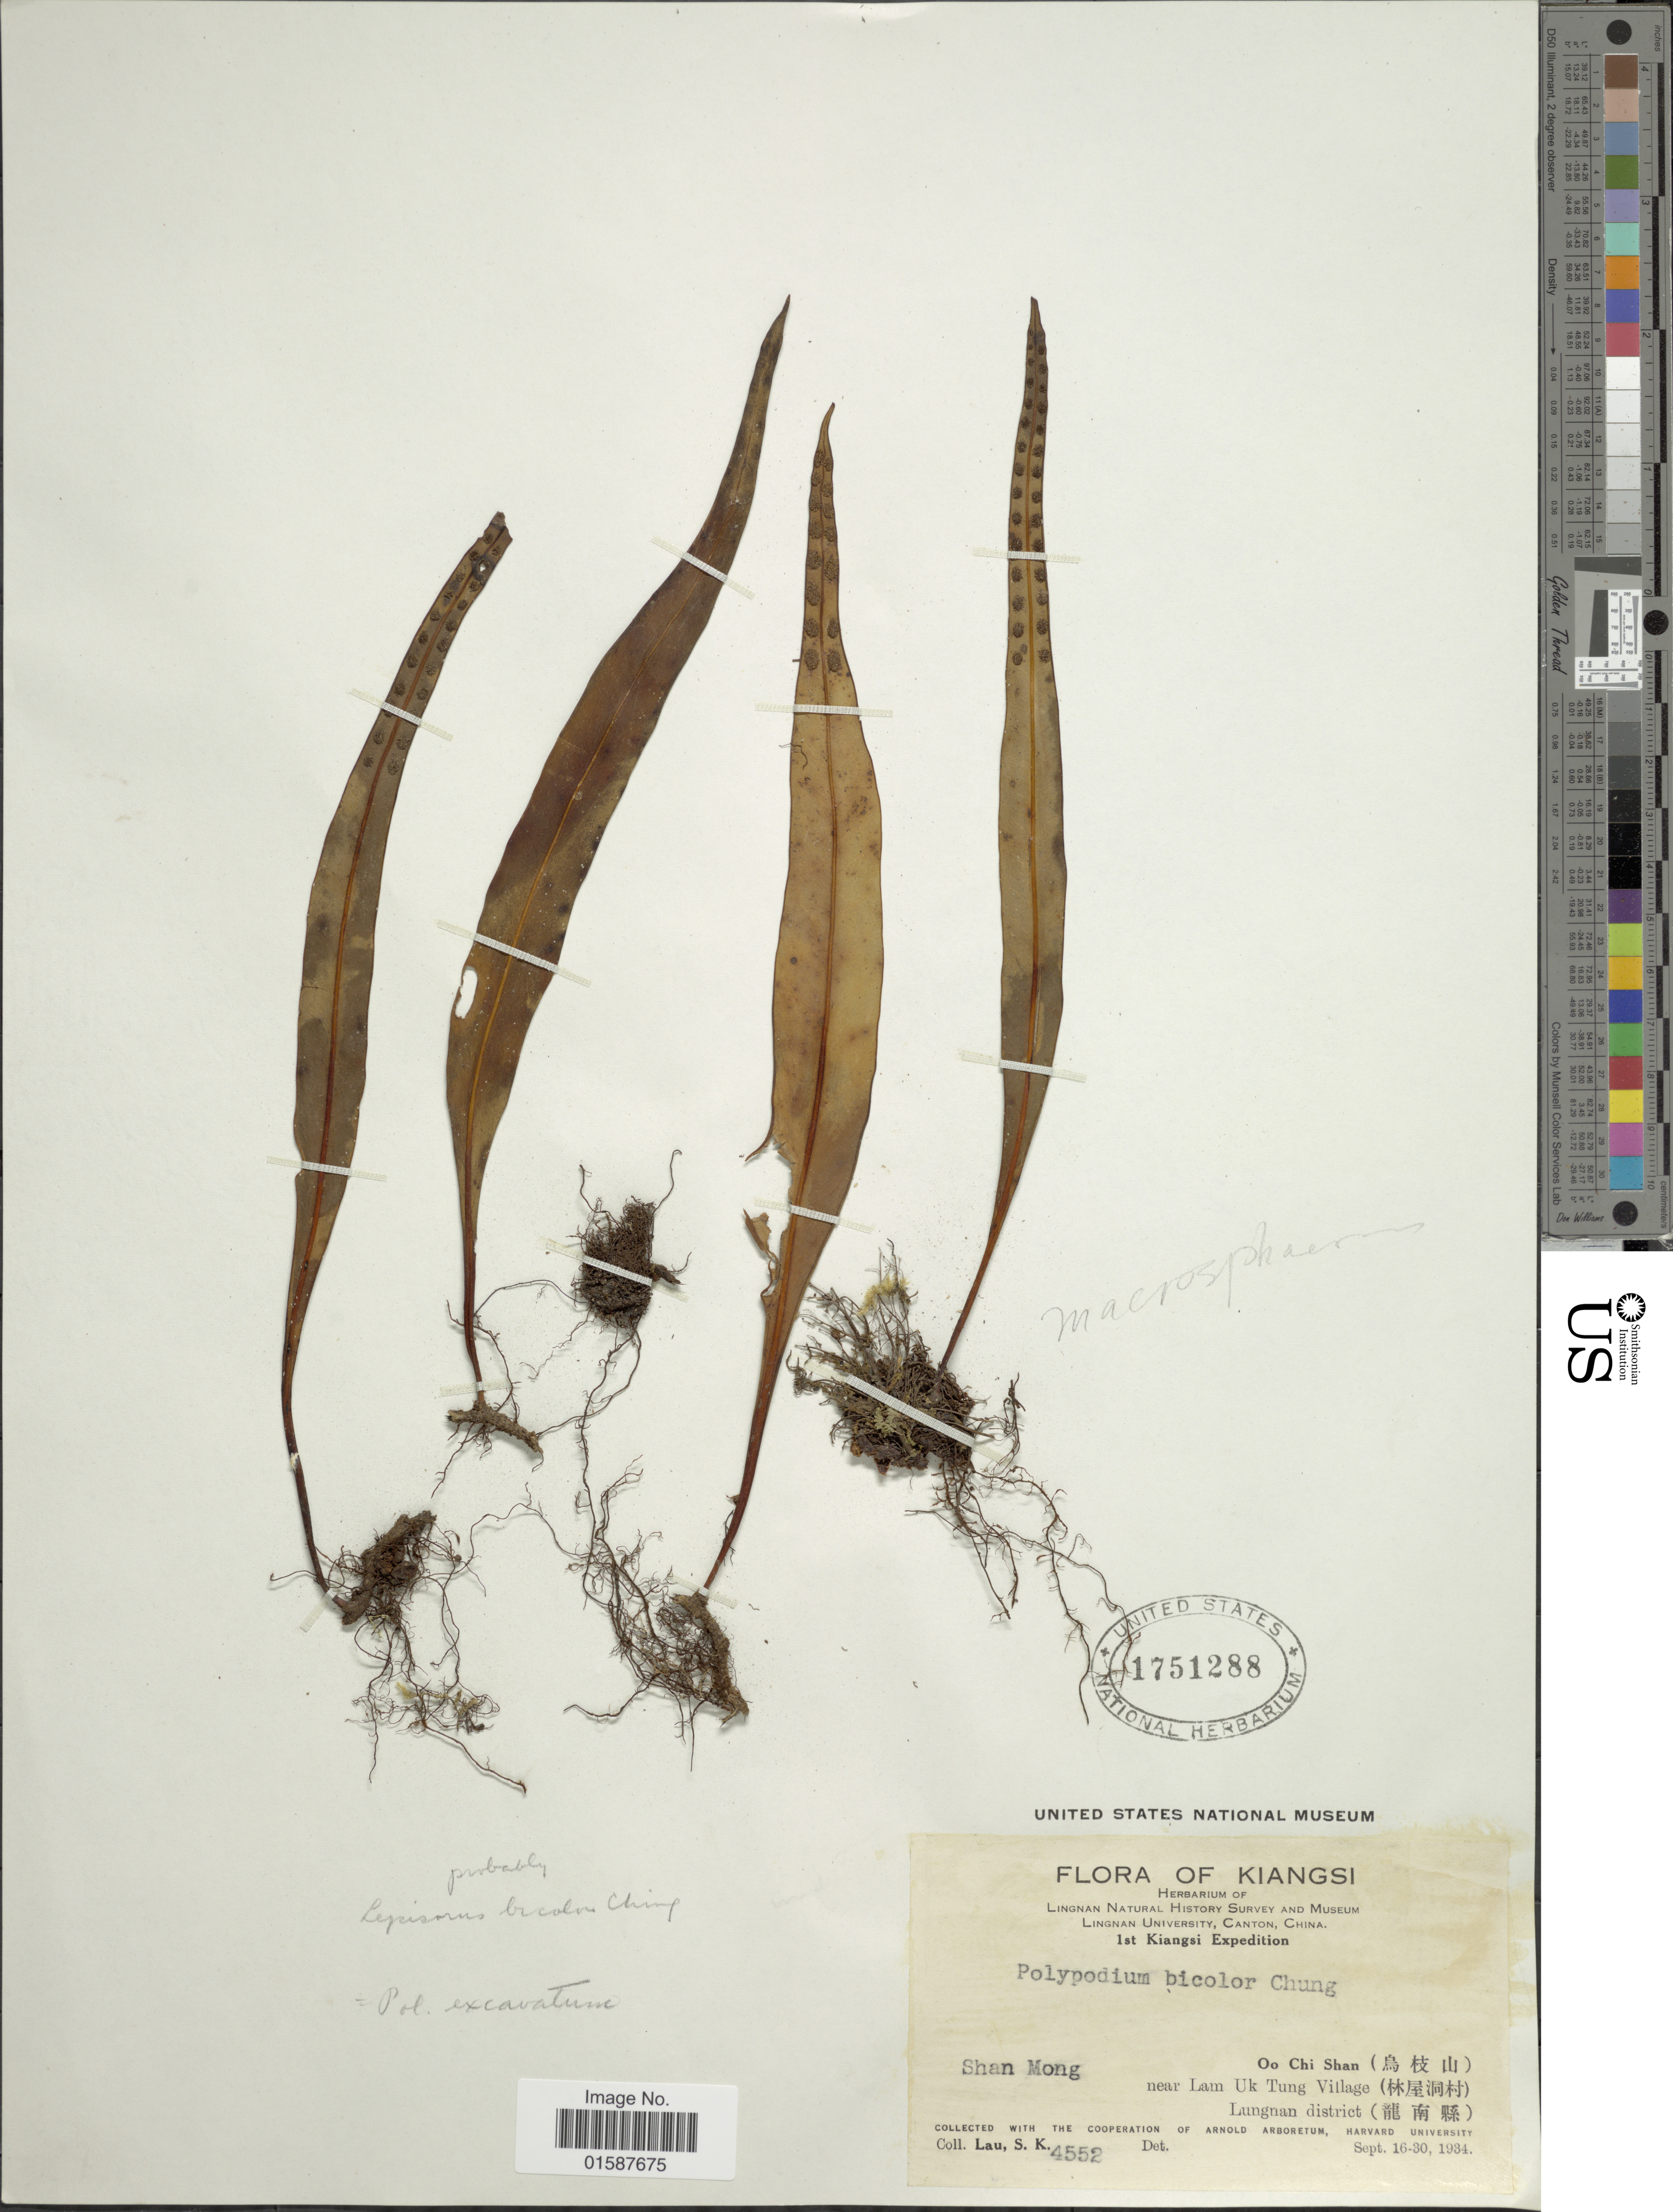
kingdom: Plantae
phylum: Tracheophyta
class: Polypodiopsida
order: Polypodiales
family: Polypodiaceae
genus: Lepisorus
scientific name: Lepisorus bicolor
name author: (Takeda) Ching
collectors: S. K. Lau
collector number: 4552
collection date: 1934-09-16/1934-09-30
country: China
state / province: Jiangxi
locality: Kiangsi, Shan Mong, Oo Chi Shan, near Lam Uk Tung Village, Lungnan district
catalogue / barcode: US 1751288